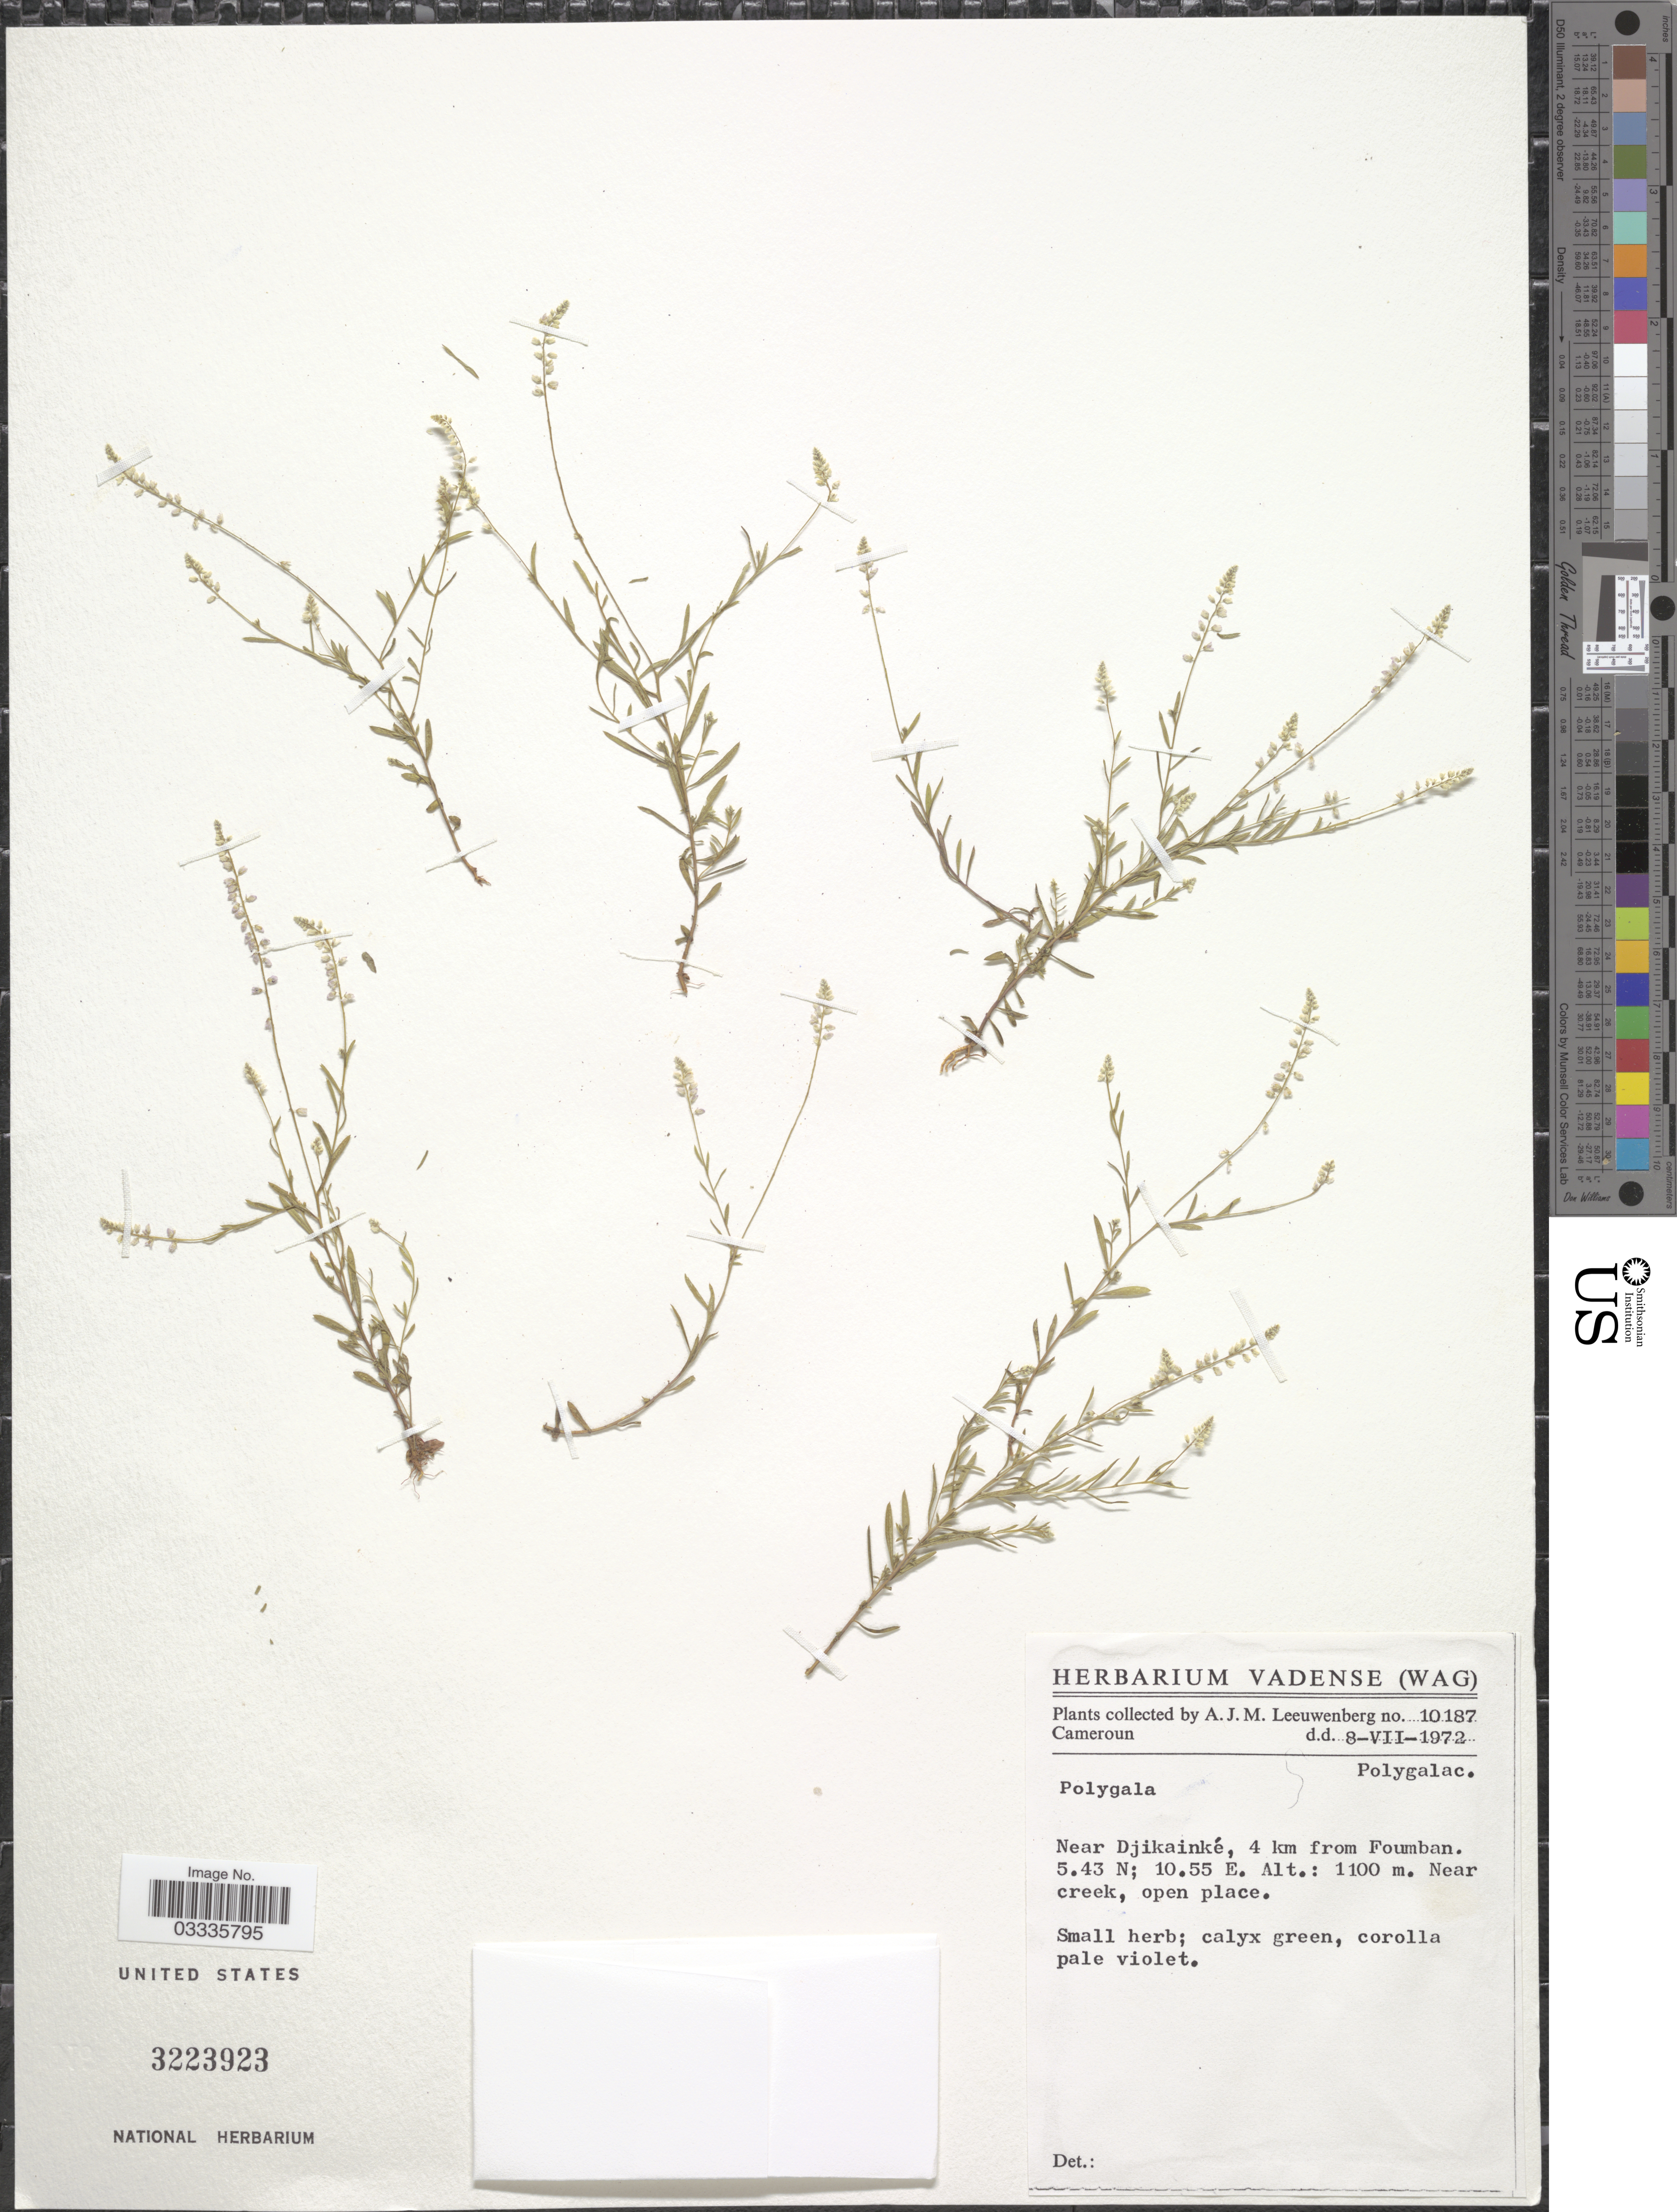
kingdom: Plantae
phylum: Tracheophyta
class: Magnoliopsida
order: Fabales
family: Polygalaceae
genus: Polygala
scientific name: Polygala sp.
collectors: A. J. M. Leeuwenberg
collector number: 10187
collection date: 1972-07-08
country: Cameroon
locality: Near Djikainké, 4 km from Foumban. Near creek.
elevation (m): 1100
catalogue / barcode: US 3223923